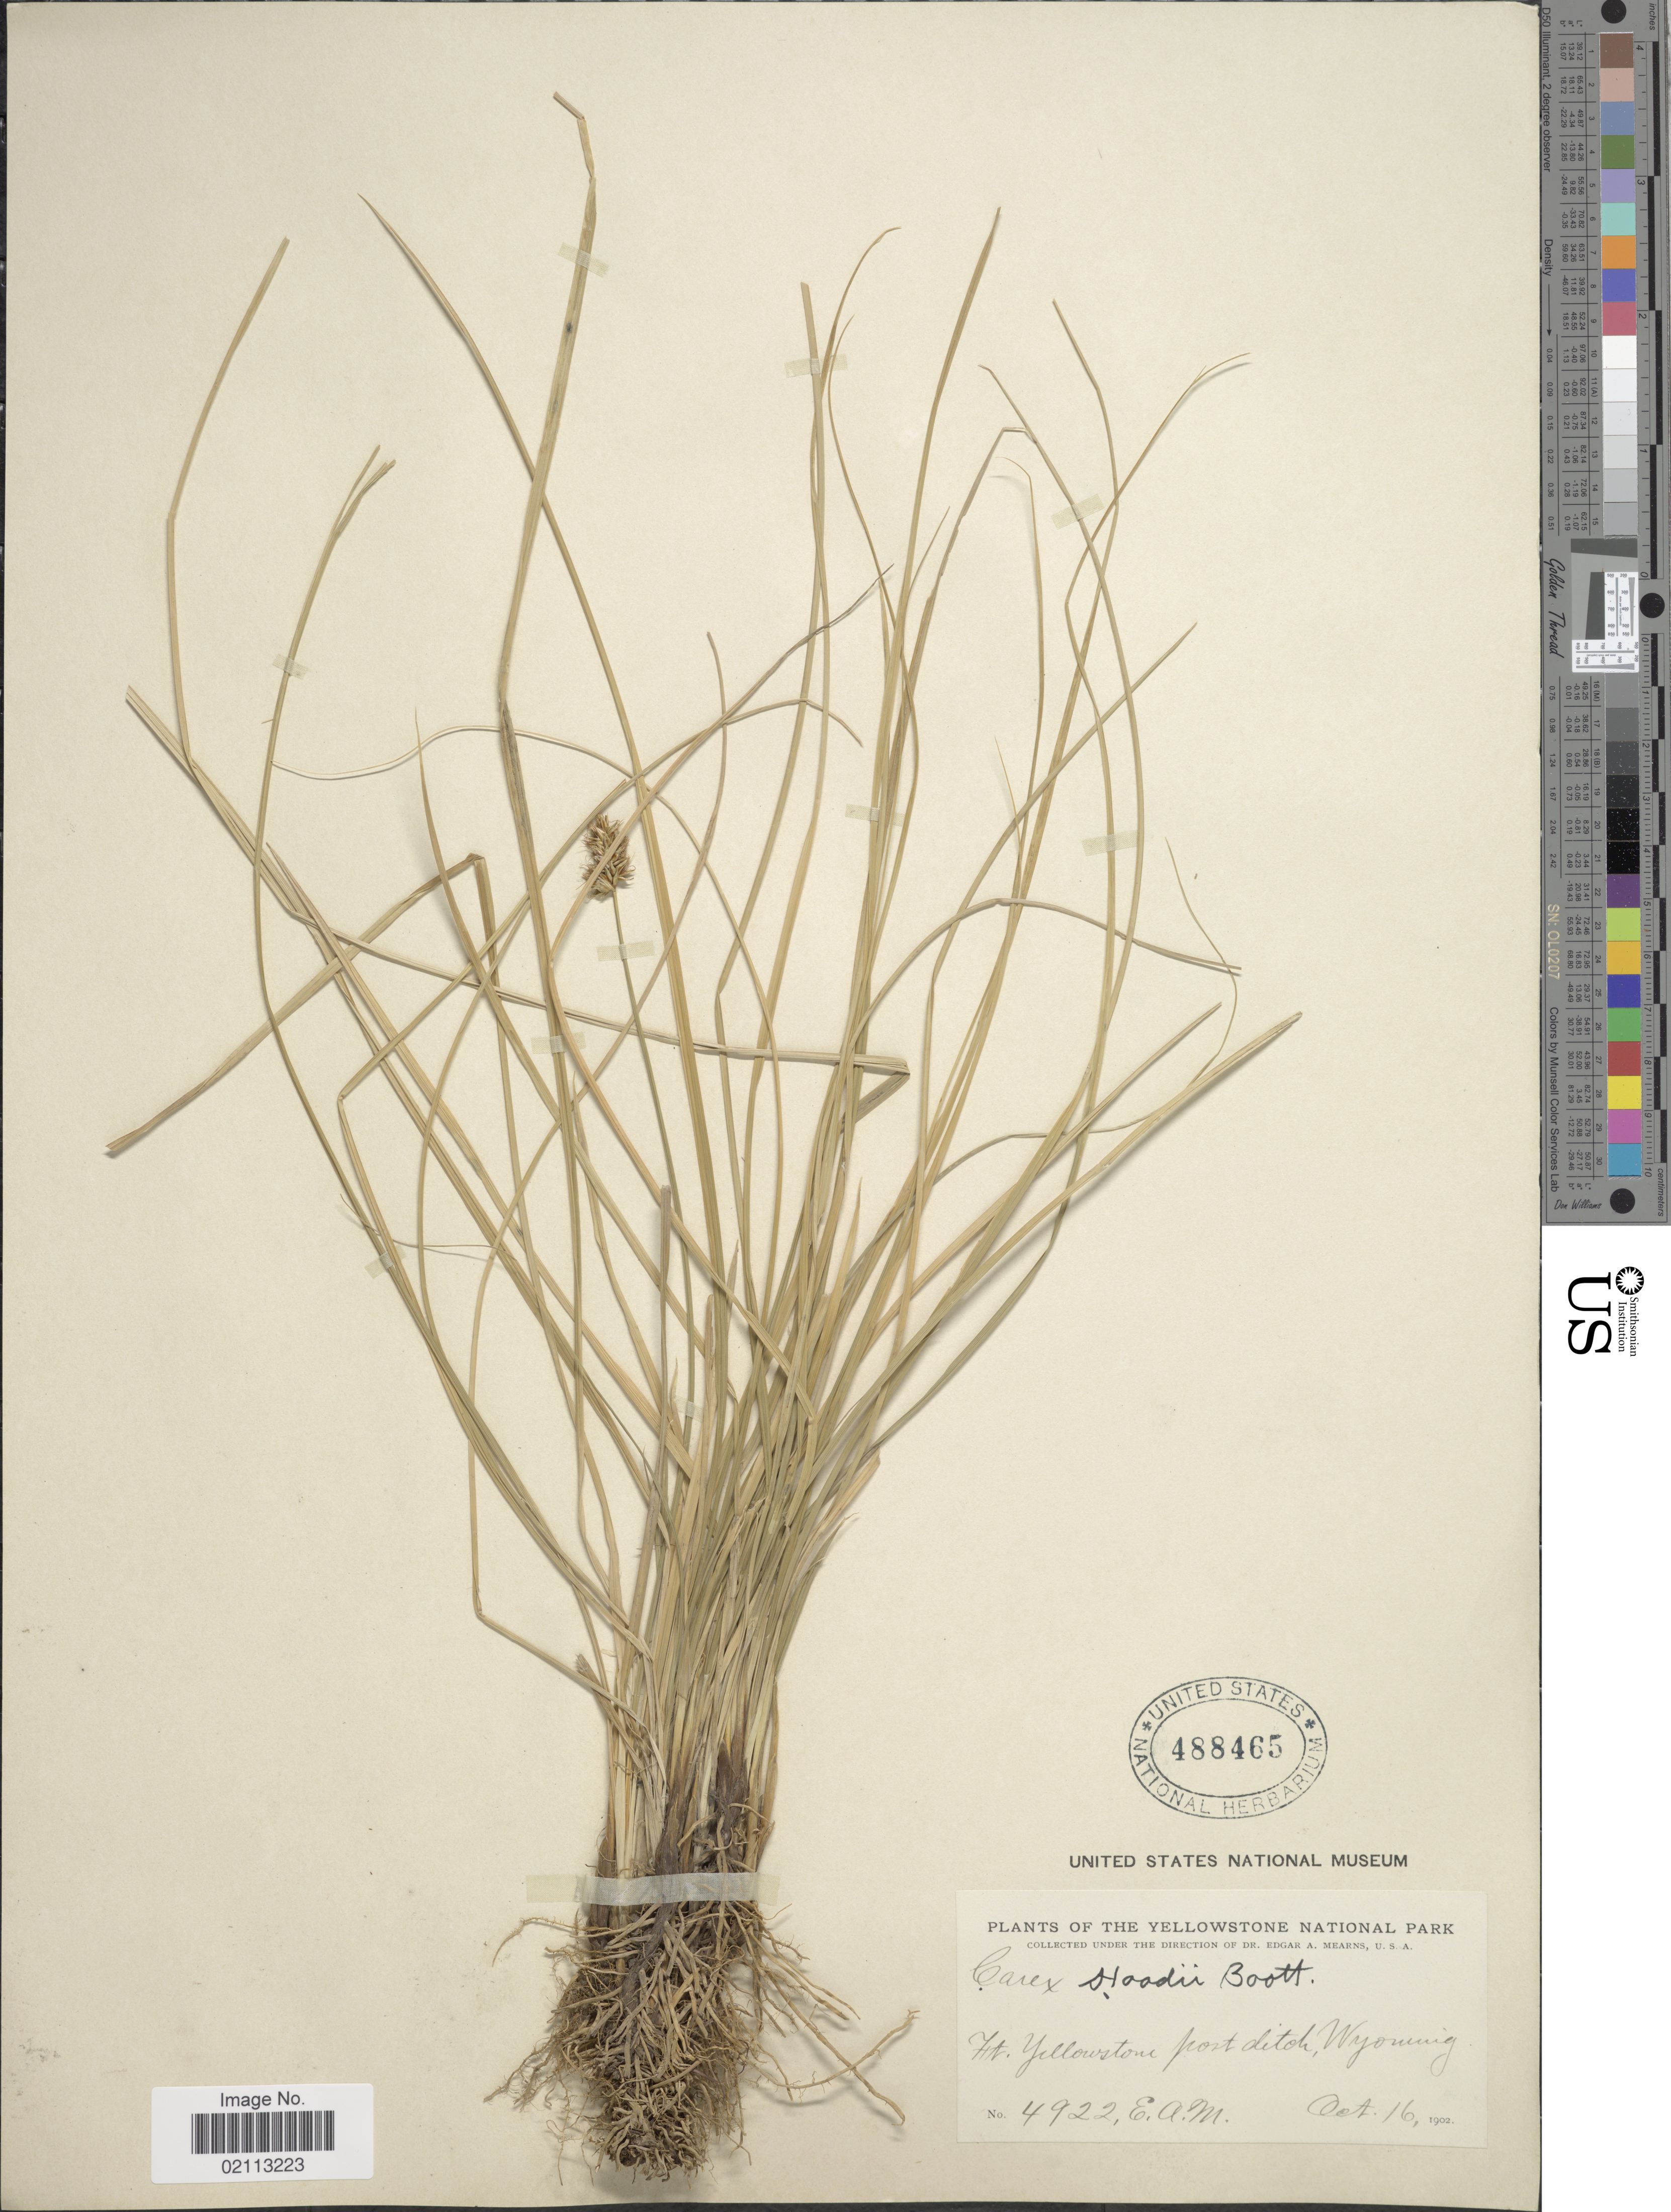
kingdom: Plantae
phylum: Tracheophyta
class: Liliopsida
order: Poales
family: Cyperaceae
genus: Carex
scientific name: Carex hoodii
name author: Boott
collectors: E. A. Mearns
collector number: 4922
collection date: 1902-10-16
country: United States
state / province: Wyoming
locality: Yellowstone National Park, Mt. Yellowstone post ditch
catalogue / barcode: US 488465